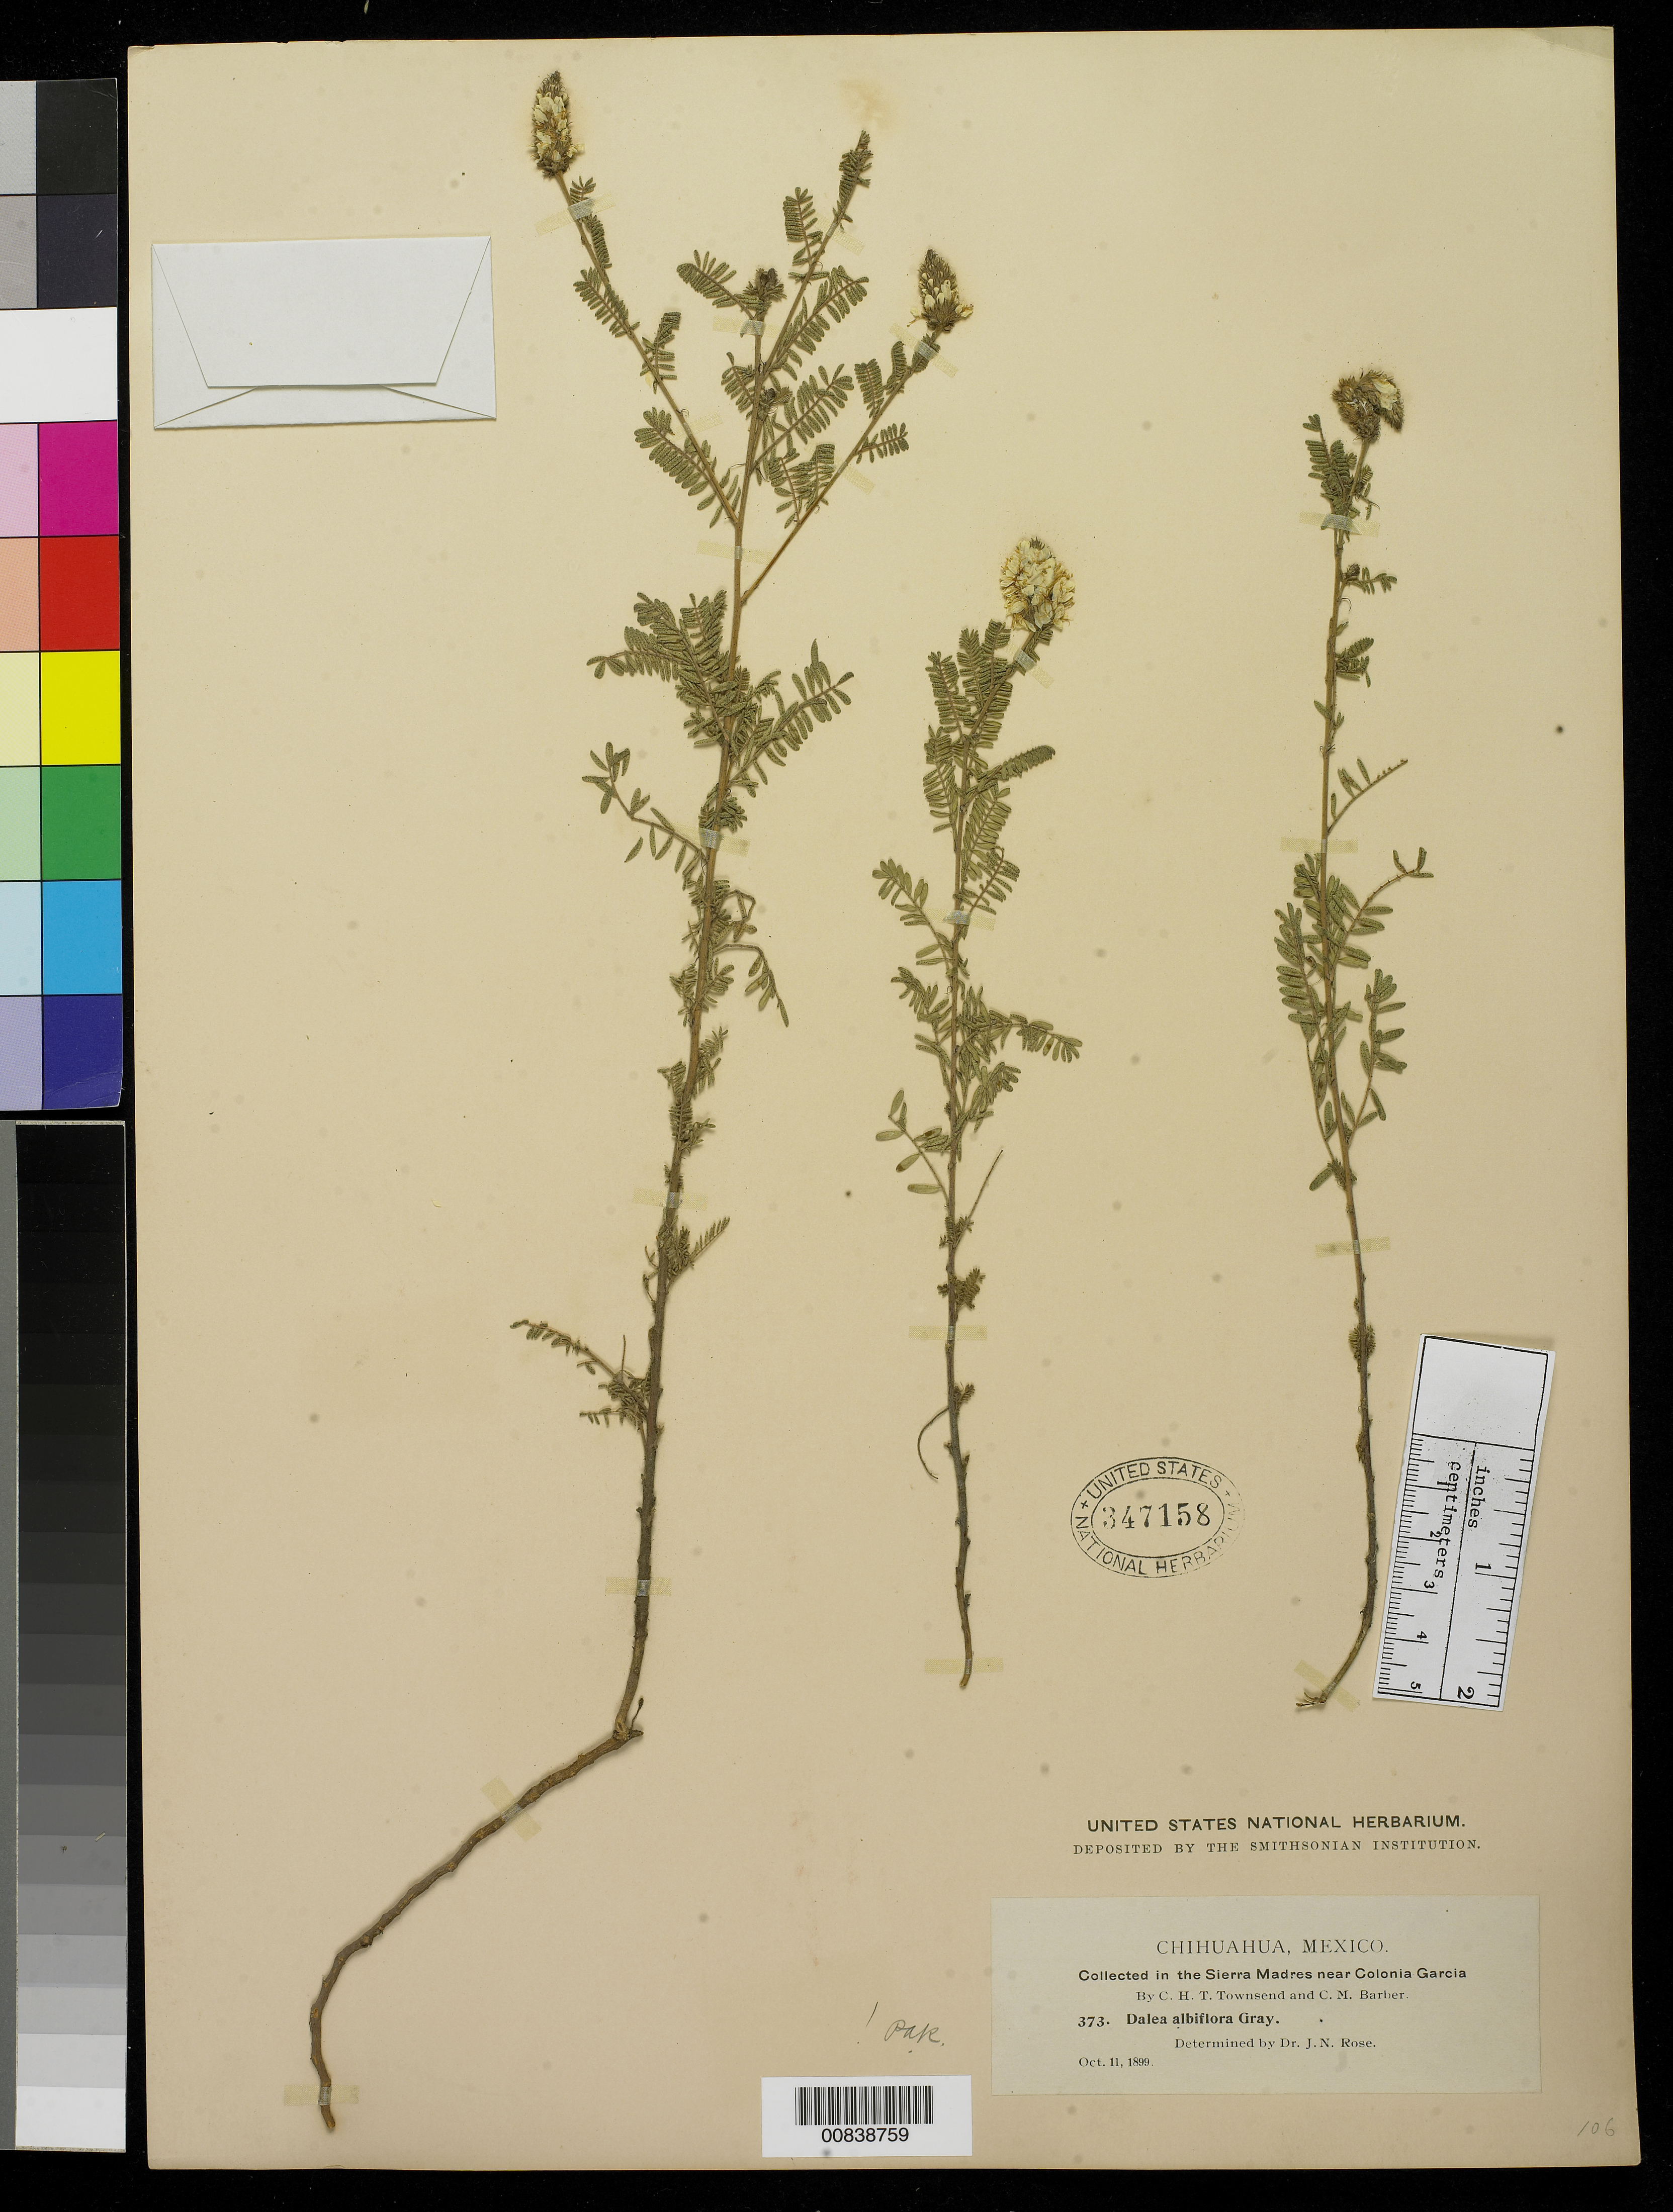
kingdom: Plantae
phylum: Tracheophyta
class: Magnoliopsida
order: Fabales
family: Fabaceae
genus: Dalea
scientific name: Dalea albiflora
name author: A. Gray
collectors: C. H. T. Townsend & C. Barber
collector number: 373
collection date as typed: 11 Oct 1899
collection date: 1899-10-11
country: Mexico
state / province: Chihuahua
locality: Sierra Madre near Colonia García, Chihuahua.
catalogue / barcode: US 347158